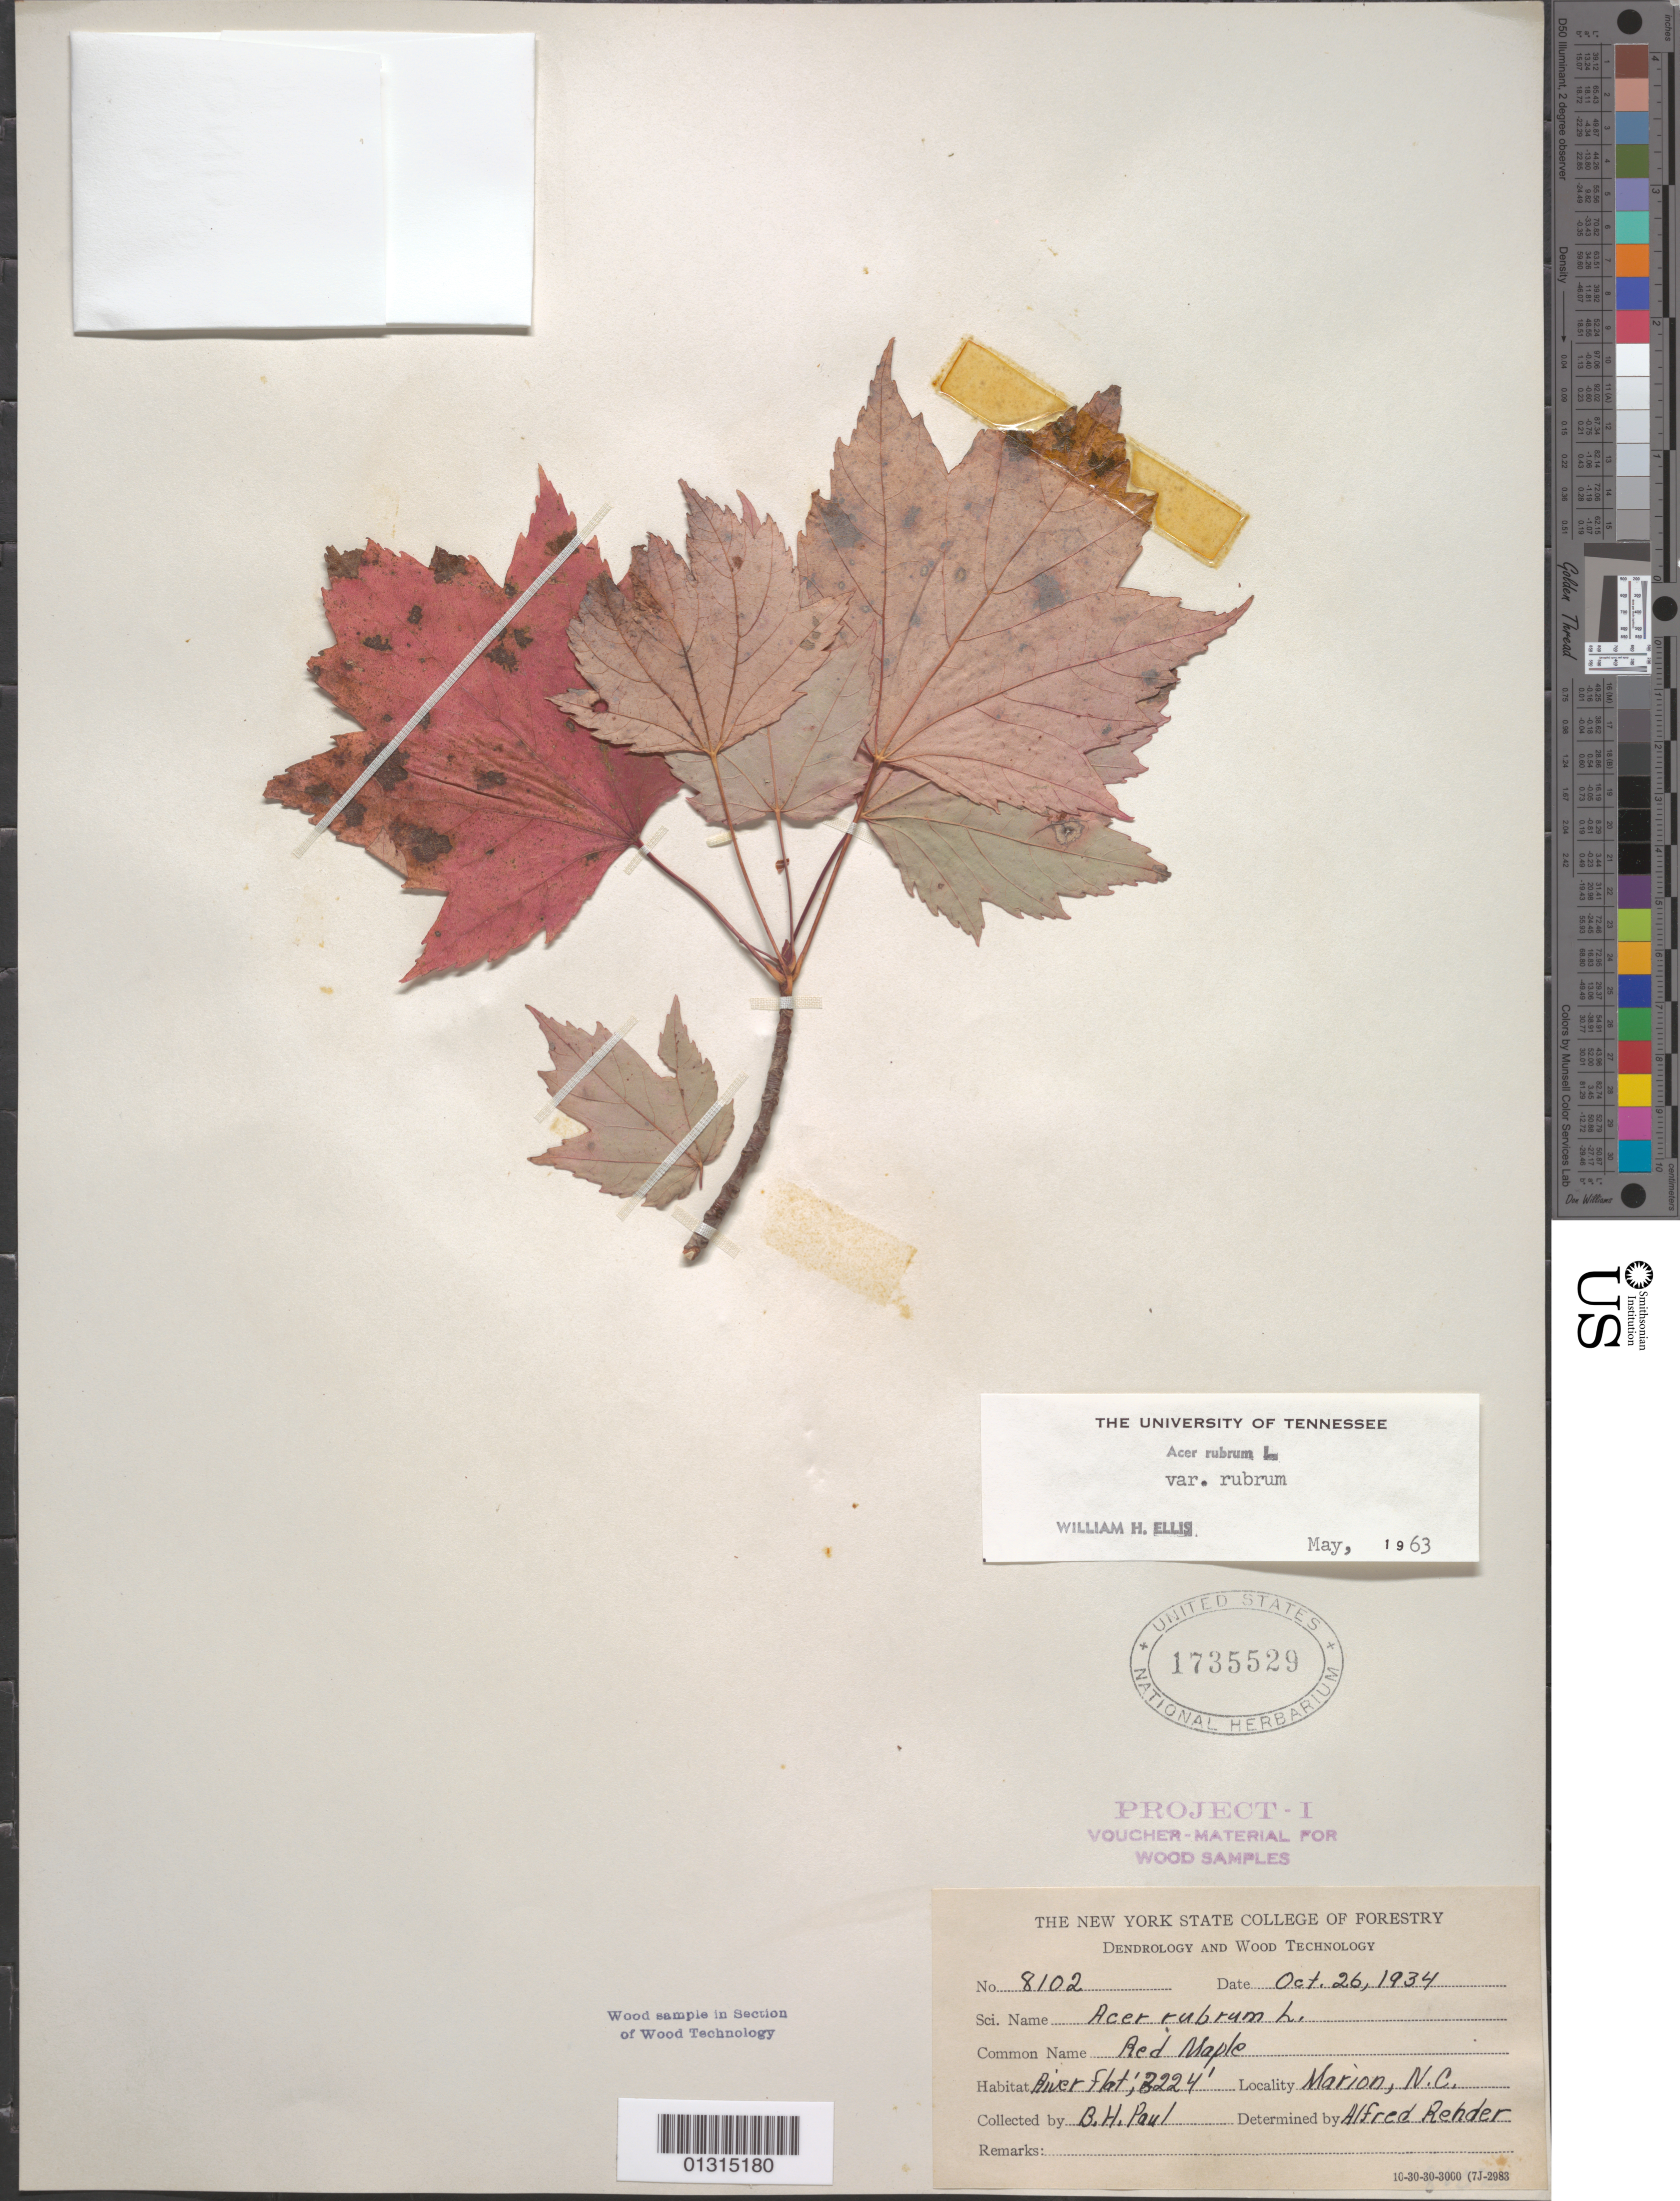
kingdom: Plantae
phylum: Tracheophyta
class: Magnoliopsida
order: Sapindales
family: Sapindaceae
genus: Acer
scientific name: Acer rubrum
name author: L.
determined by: Ellis, W. H.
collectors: B. Paul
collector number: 8102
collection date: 1934-10-26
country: United States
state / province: North Carolina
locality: Marion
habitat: River flat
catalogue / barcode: US 1735529